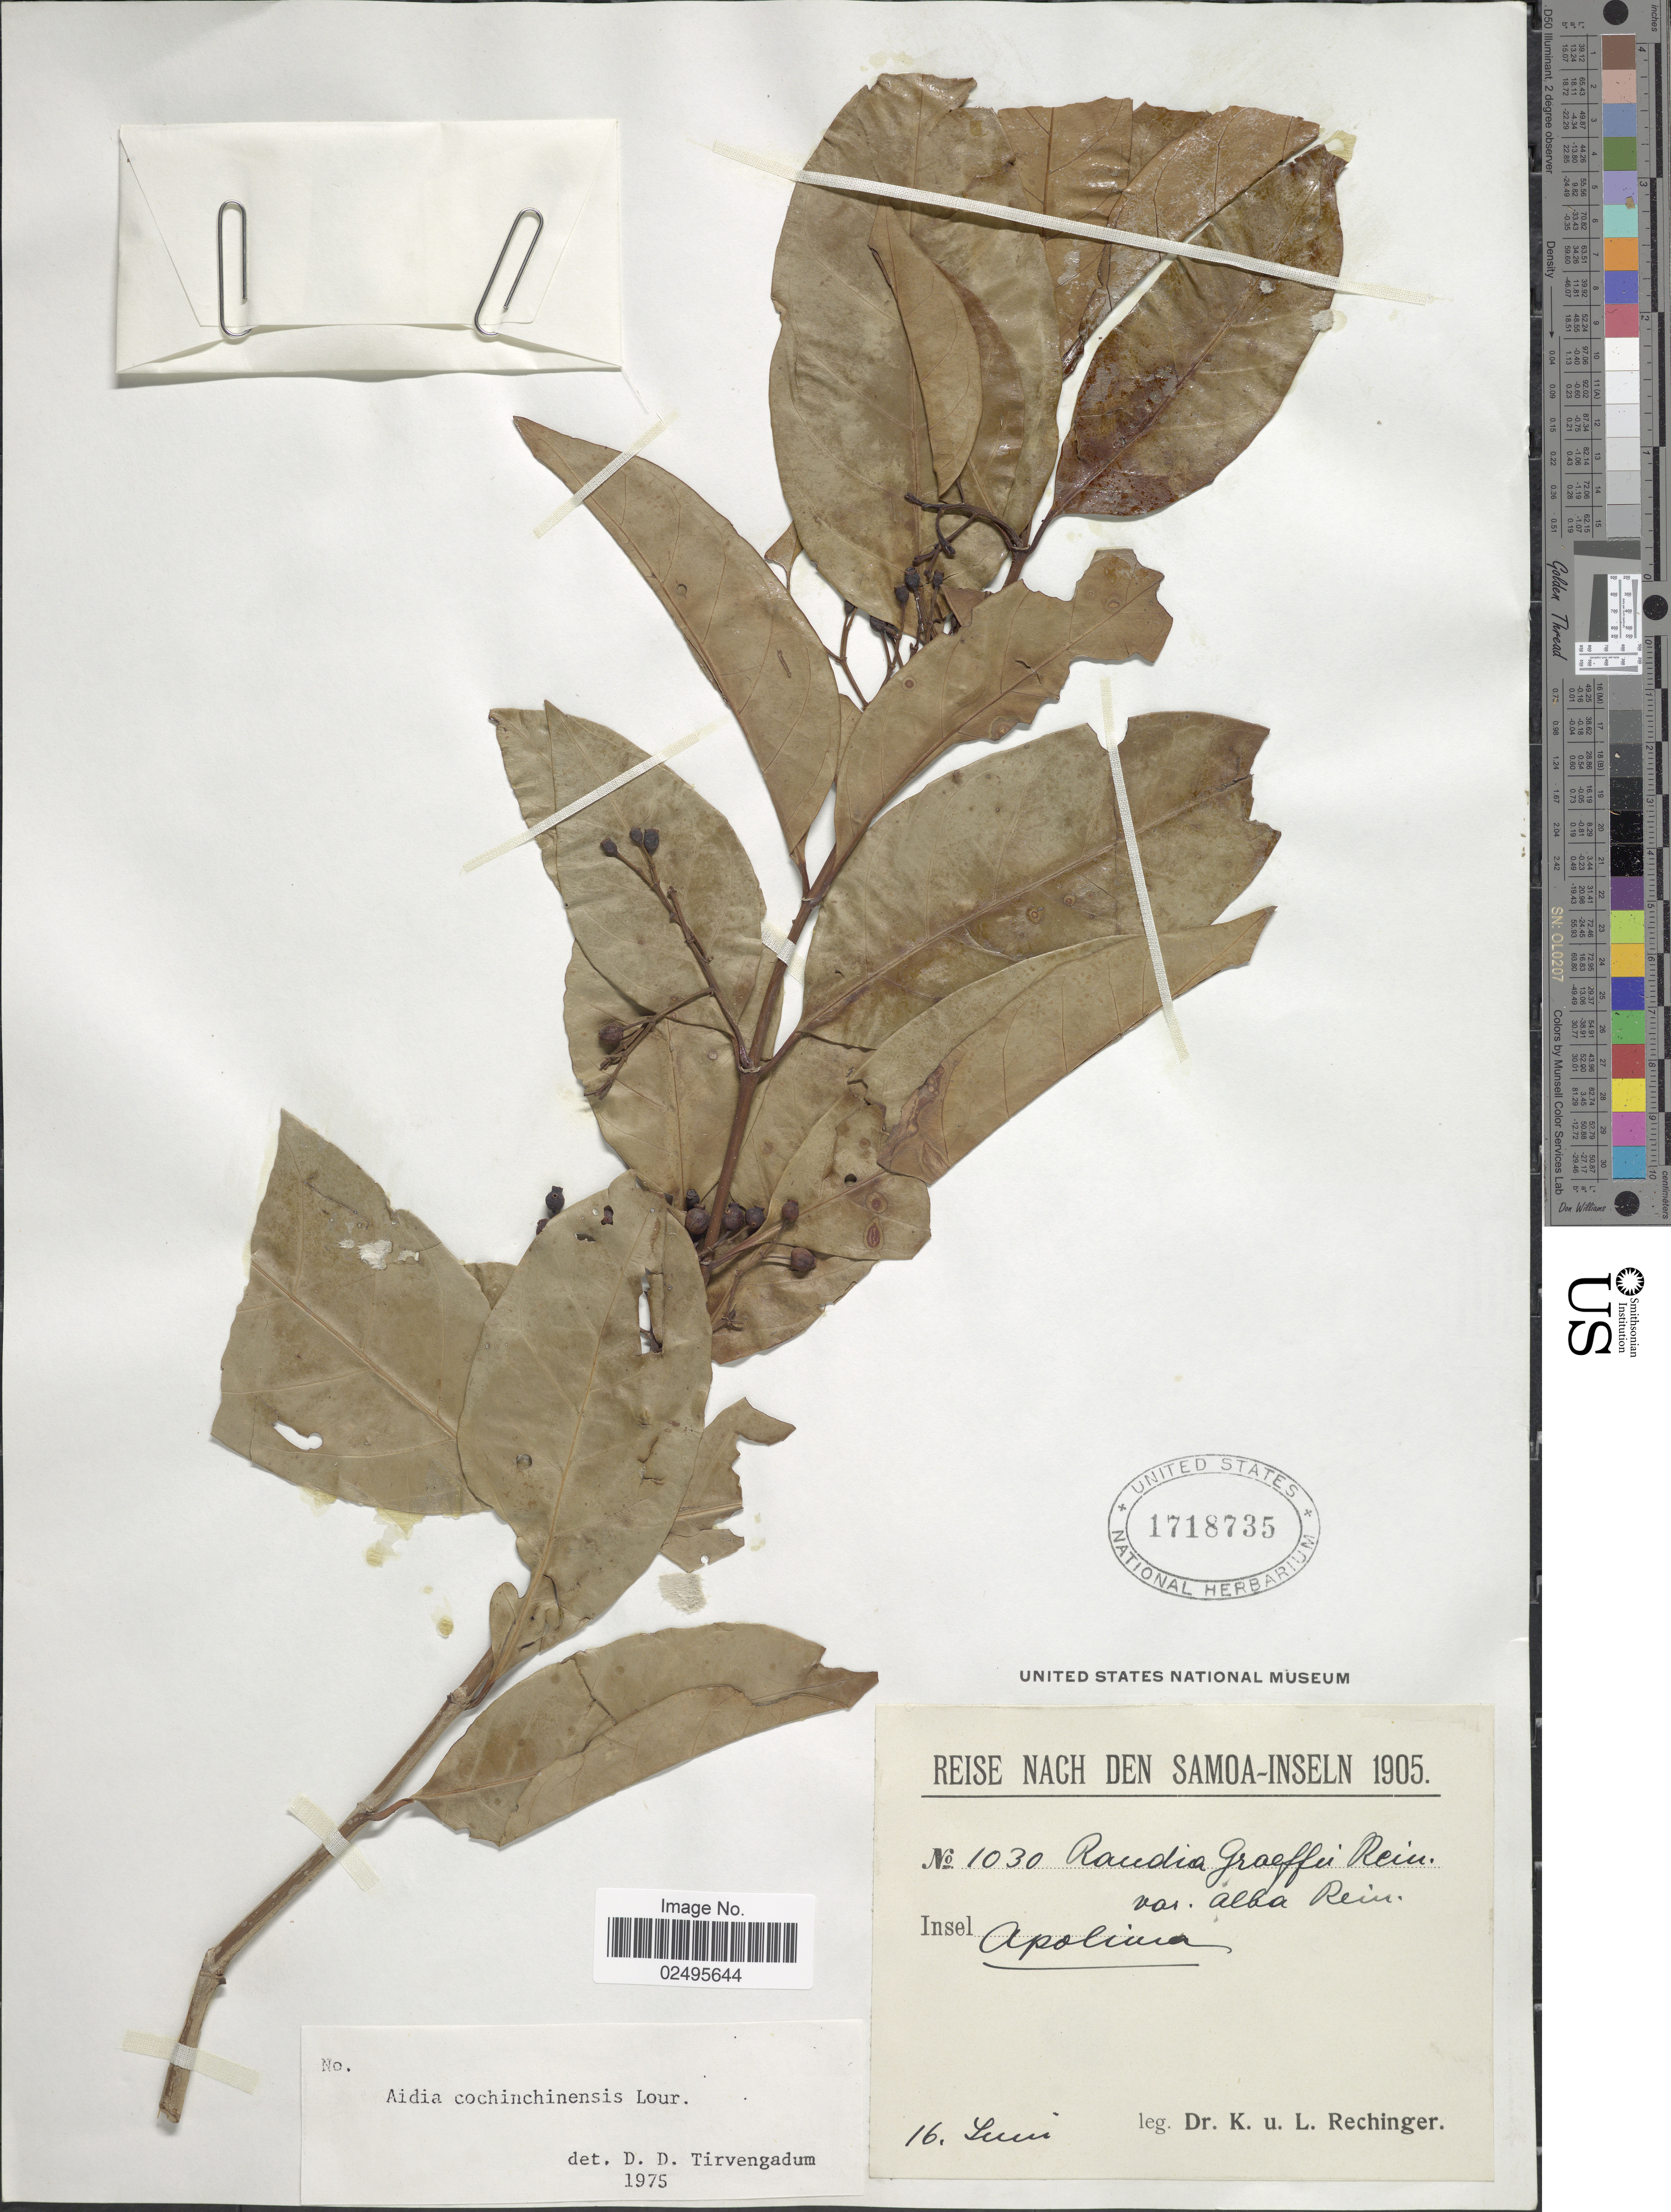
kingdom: Plantae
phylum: Tracheophyta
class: Magnoliopsida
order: Gentianales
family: Rubiaceae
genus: Aidia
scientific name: Aidia graeffei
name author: (Reinecke) Tirveng.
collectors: K. Rechinger & L. Rechinger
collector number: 1030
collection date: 1905-06-16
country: Samoa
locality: Samoa-Inseln. Apolima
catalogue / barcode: US 1718735